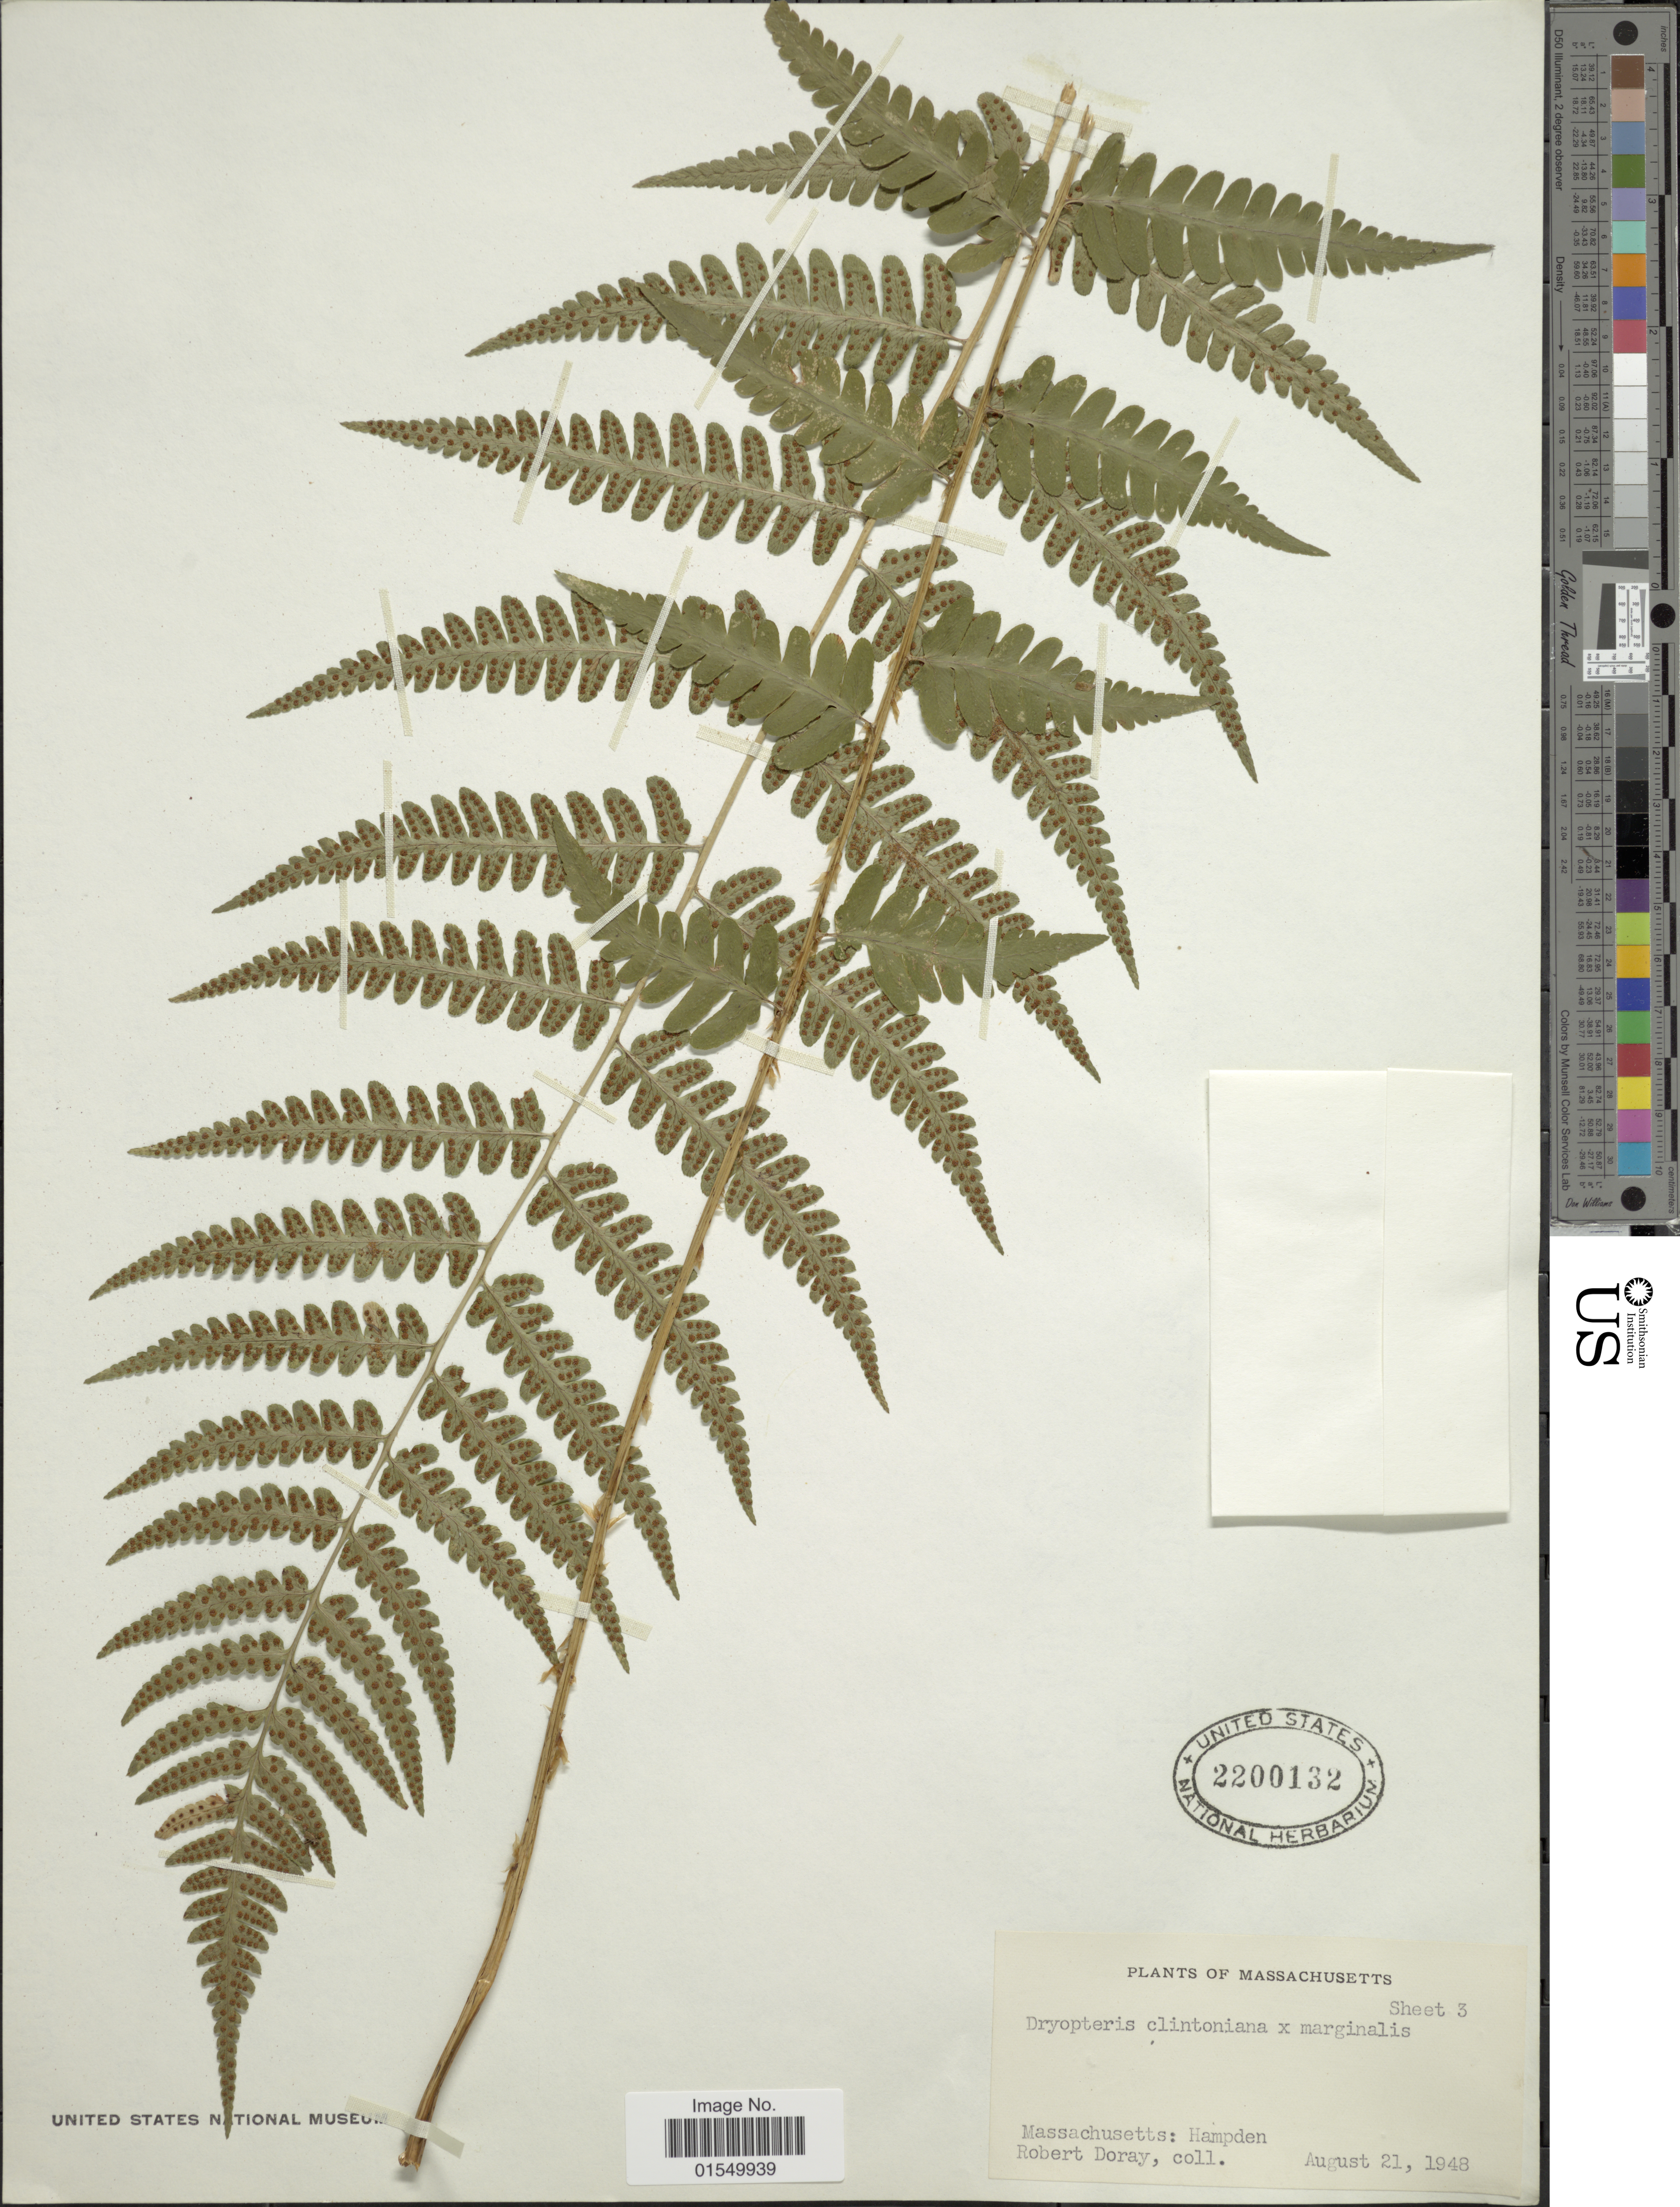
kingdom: Plantae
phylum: Tracheophyta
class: Polypodiopsida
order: Polypodiales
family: Dryopteridaceae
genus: Dryopteris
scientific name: Dryopteris x burgessii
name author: B. Boivin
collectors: R. Doray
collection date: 1948-08-21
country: United States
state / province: Massachusetts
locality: Massachusetts: Hampden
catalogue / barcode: US 2200132